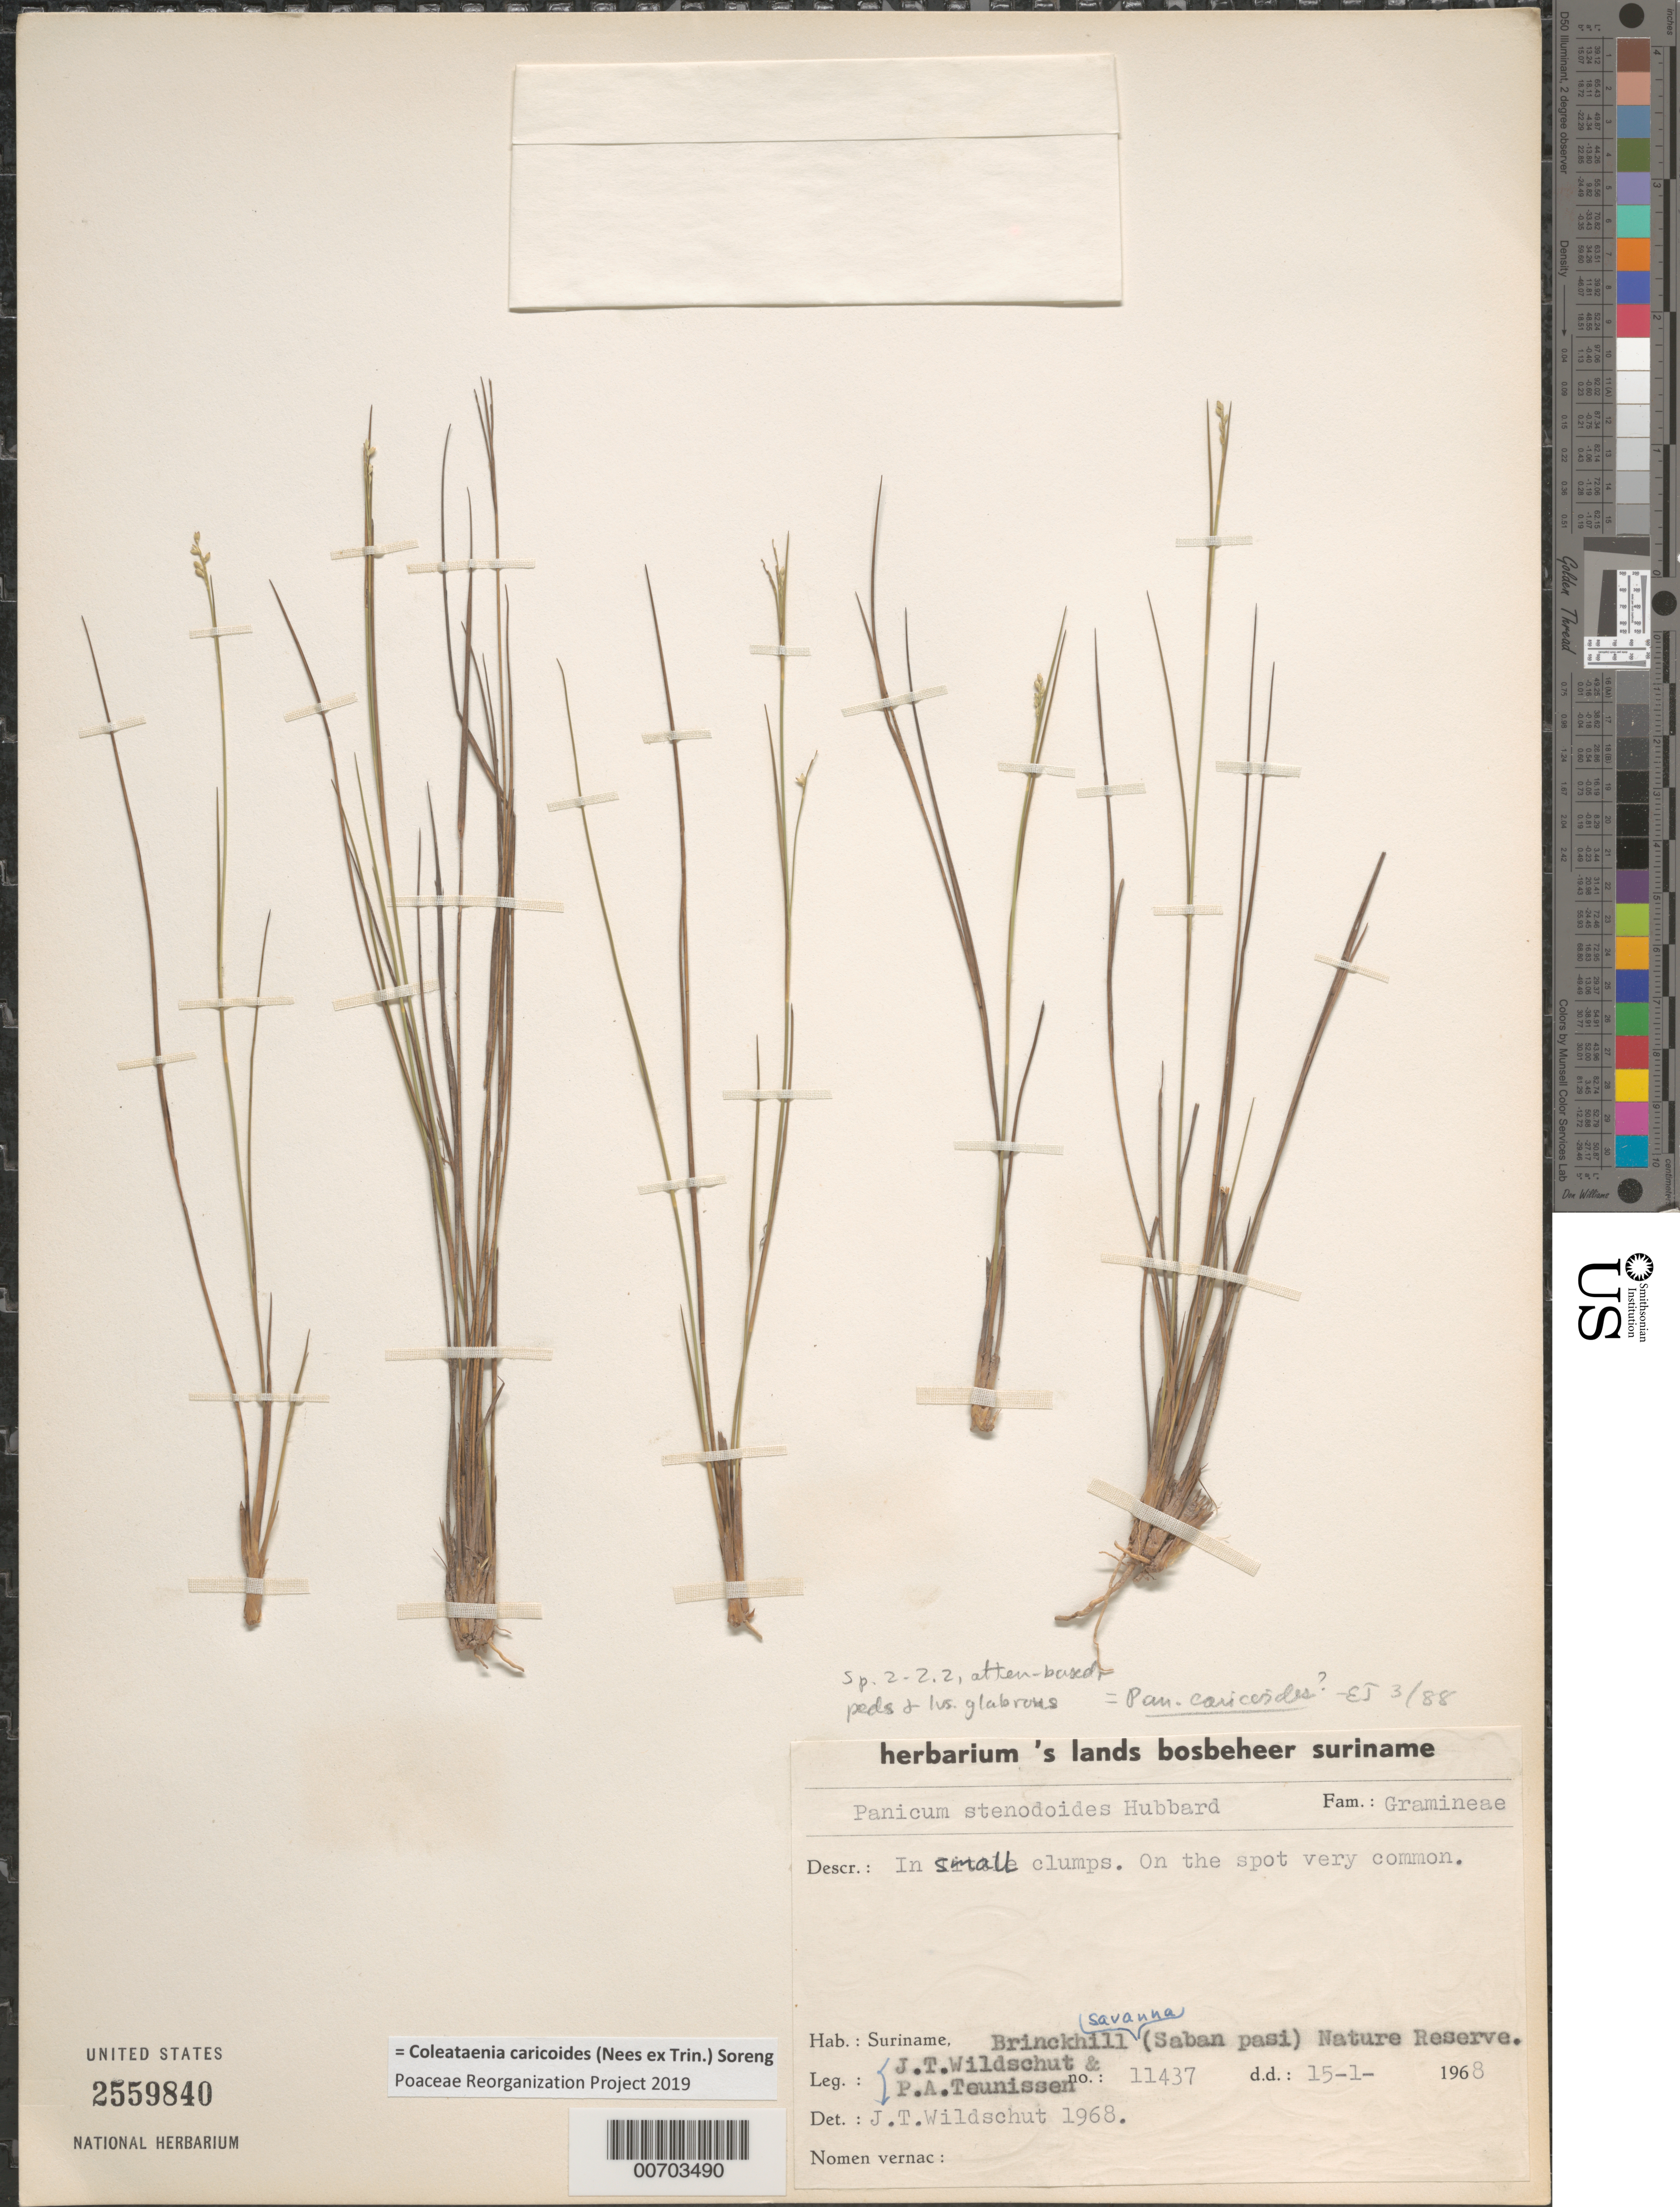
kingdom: Plantae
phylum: Tracheophyta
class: Liliopsida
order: Poales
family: Poaceae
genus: Panicum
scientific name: Panicum caricoides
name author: Nees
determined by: Judziewicz, E. J.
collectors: J. Wildschut & P. Teunissen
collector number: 11437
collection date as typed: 15-Jan-68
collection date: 1968-01-15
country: Suriname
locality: Nature Reserve Brinckheuvel-Sabanpasi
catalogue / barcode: US 2559840